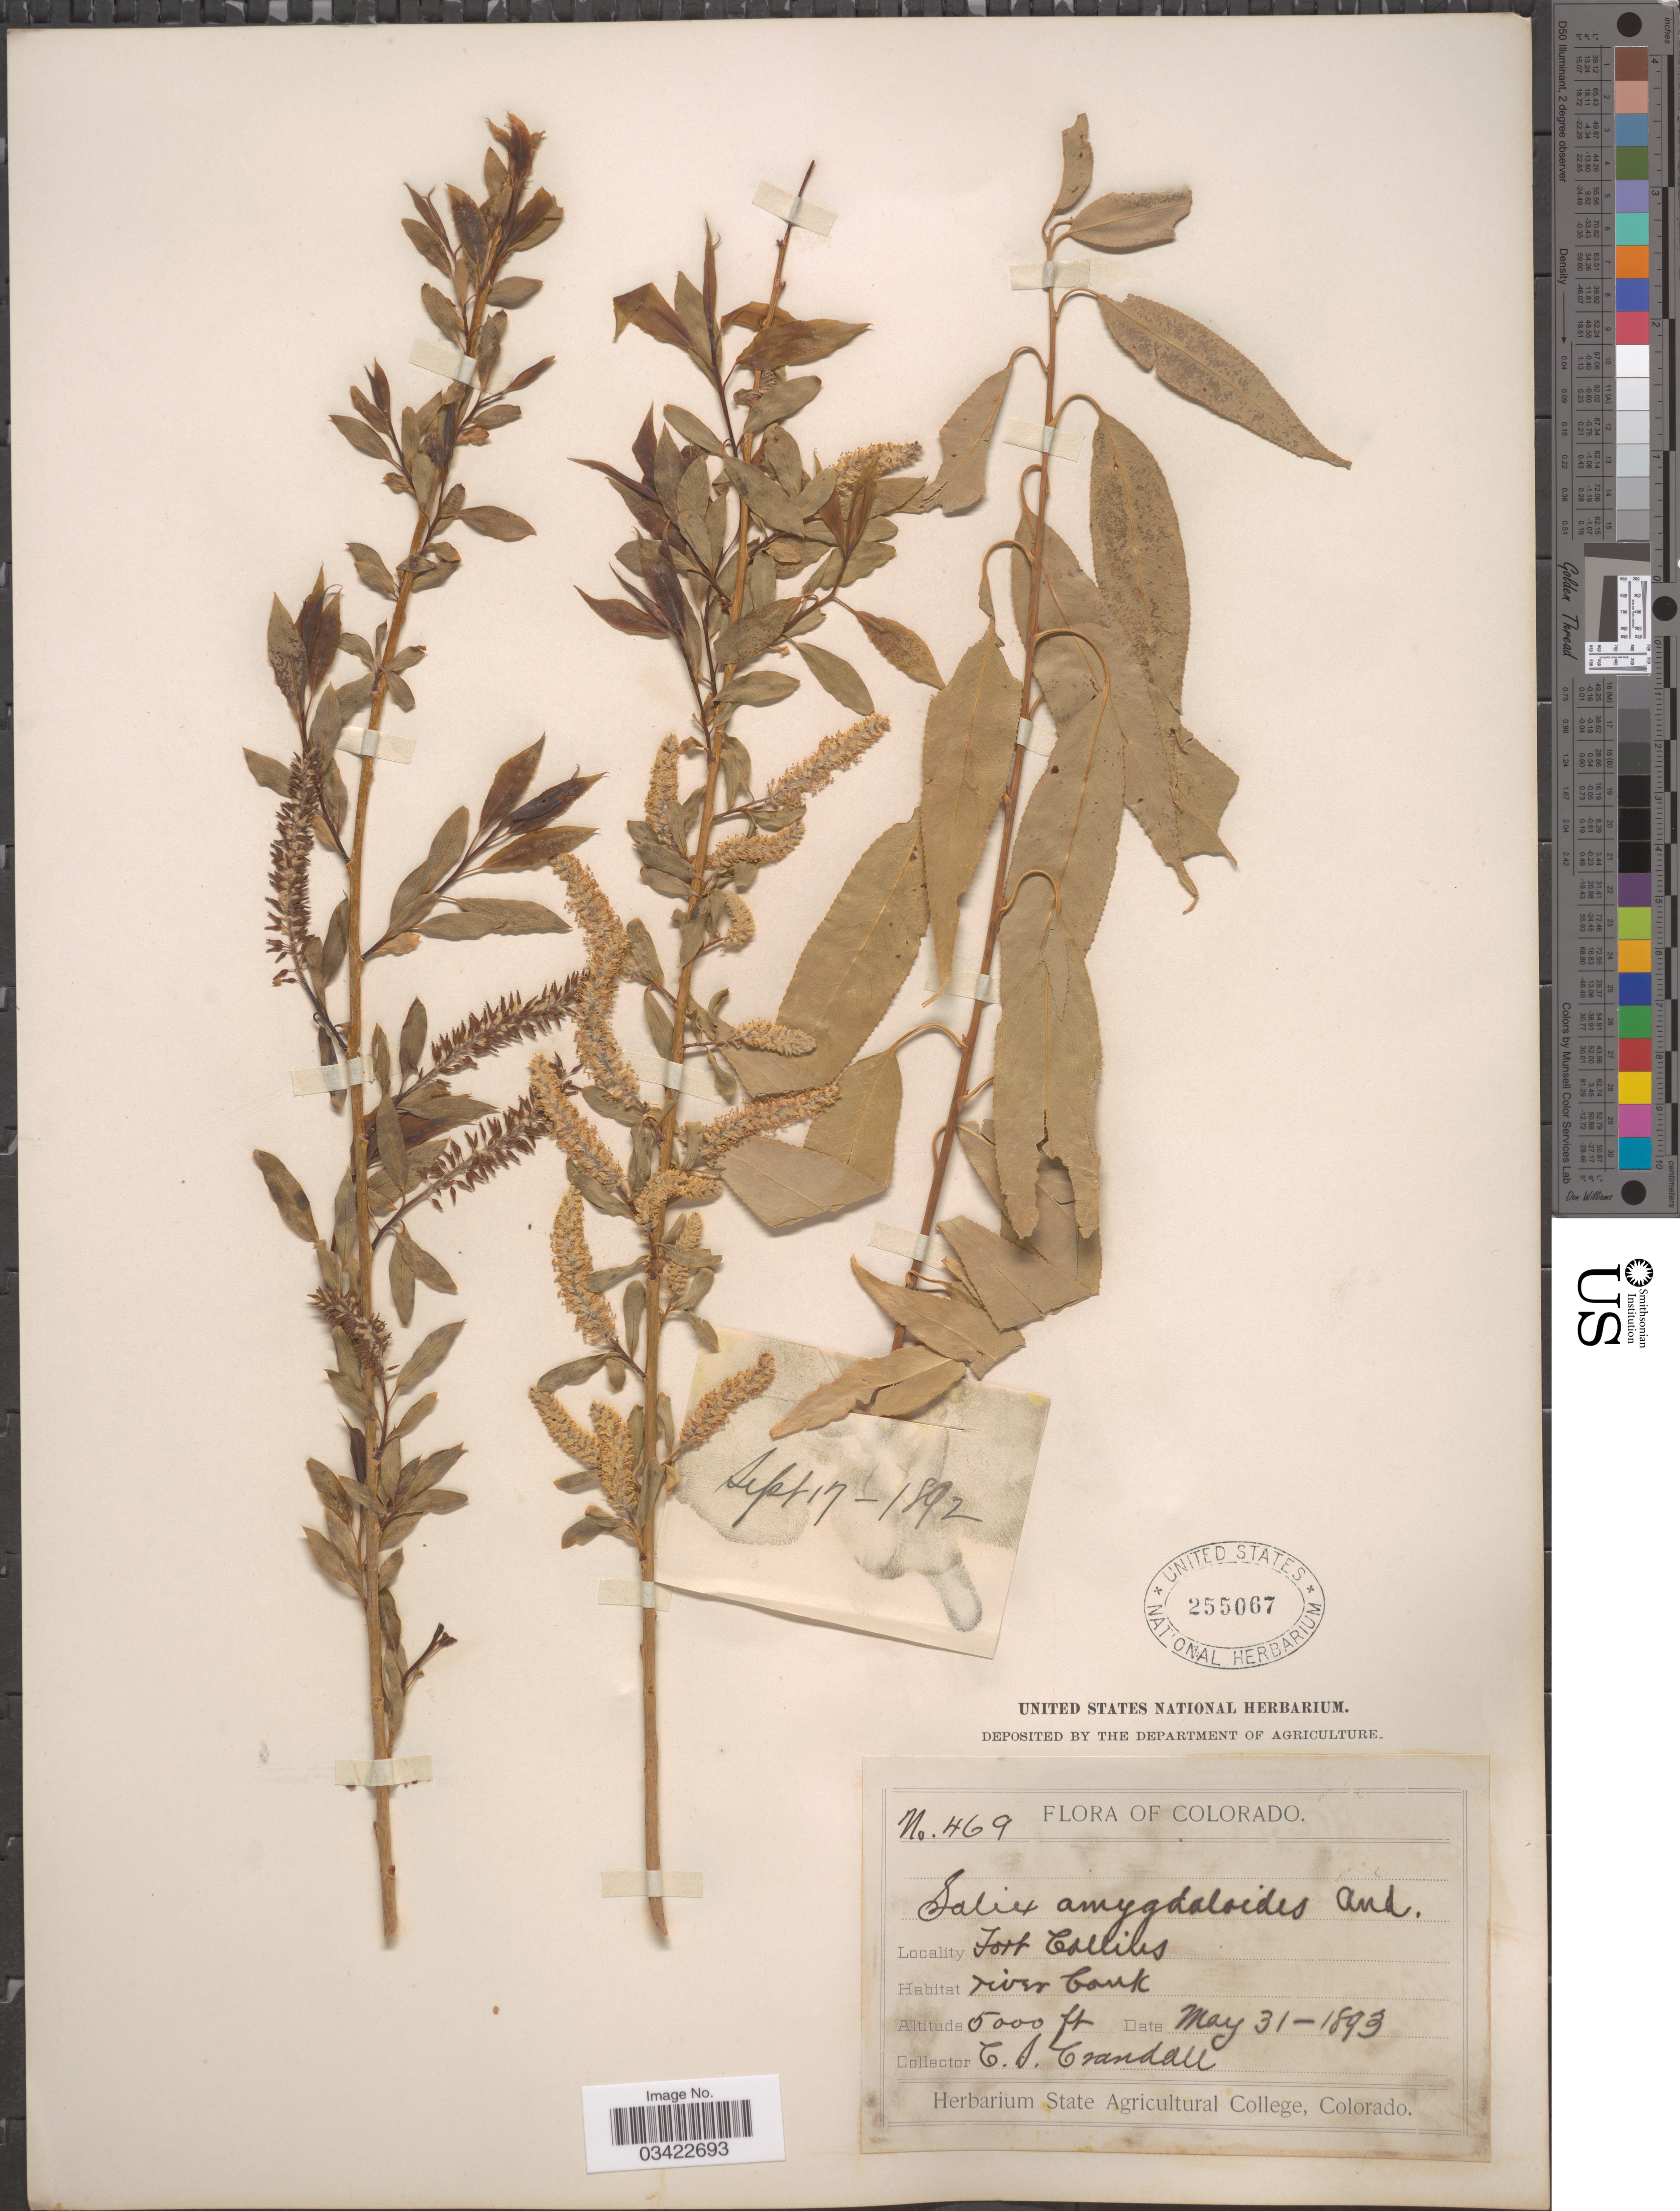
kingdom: Plantae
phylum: Tracheophyta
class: Magnoliopsida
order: Malpighiales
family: Salicaceae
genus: Salix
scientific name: Salix amygdaloides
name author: Andersson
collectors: C. Crandall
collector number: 469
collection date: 1893-05-31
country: United States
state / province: Colorado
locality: Fort Collins.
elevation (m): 1524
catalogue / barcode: US 255067